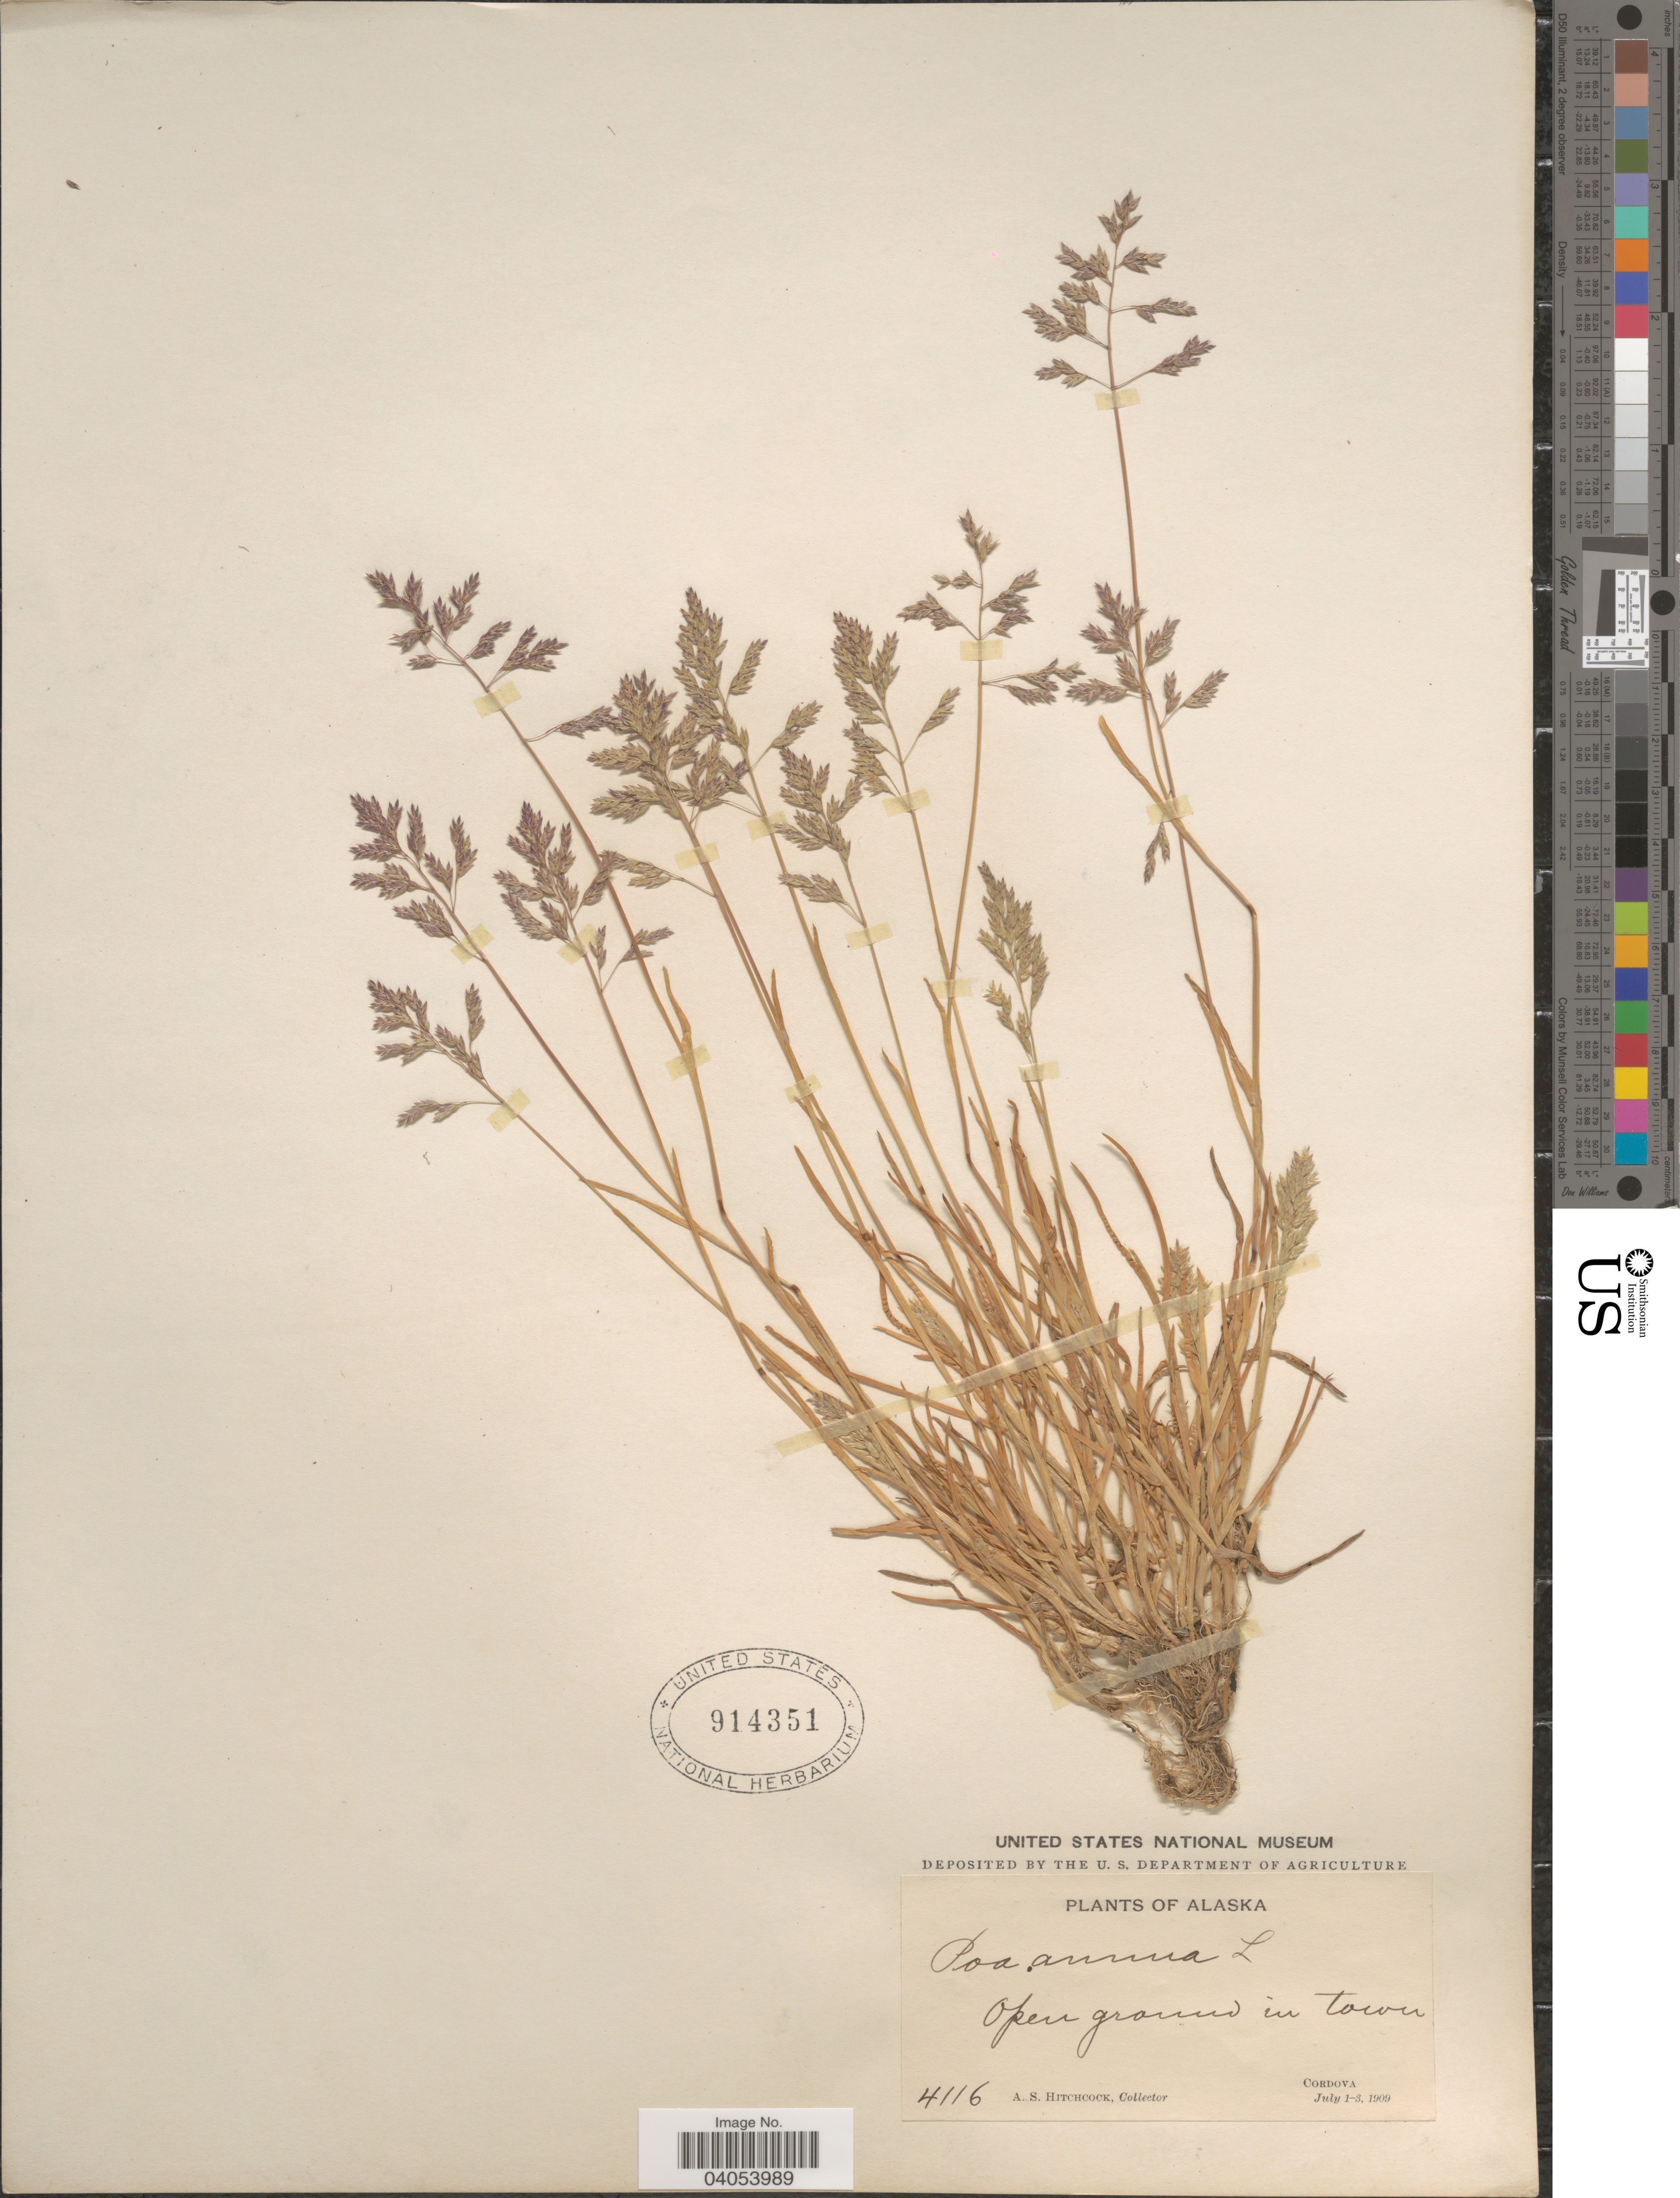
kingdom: Plantae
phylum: Tracheophyta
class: Liliopsida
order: Poales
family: Poaceae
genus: Poa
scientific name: Poa annua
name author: L.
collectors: A. S. Hitchcock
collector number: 4116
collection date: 1909-07-01/1909-07-03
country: United States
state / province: Alaska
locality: Cordova.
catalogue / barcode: US 914351